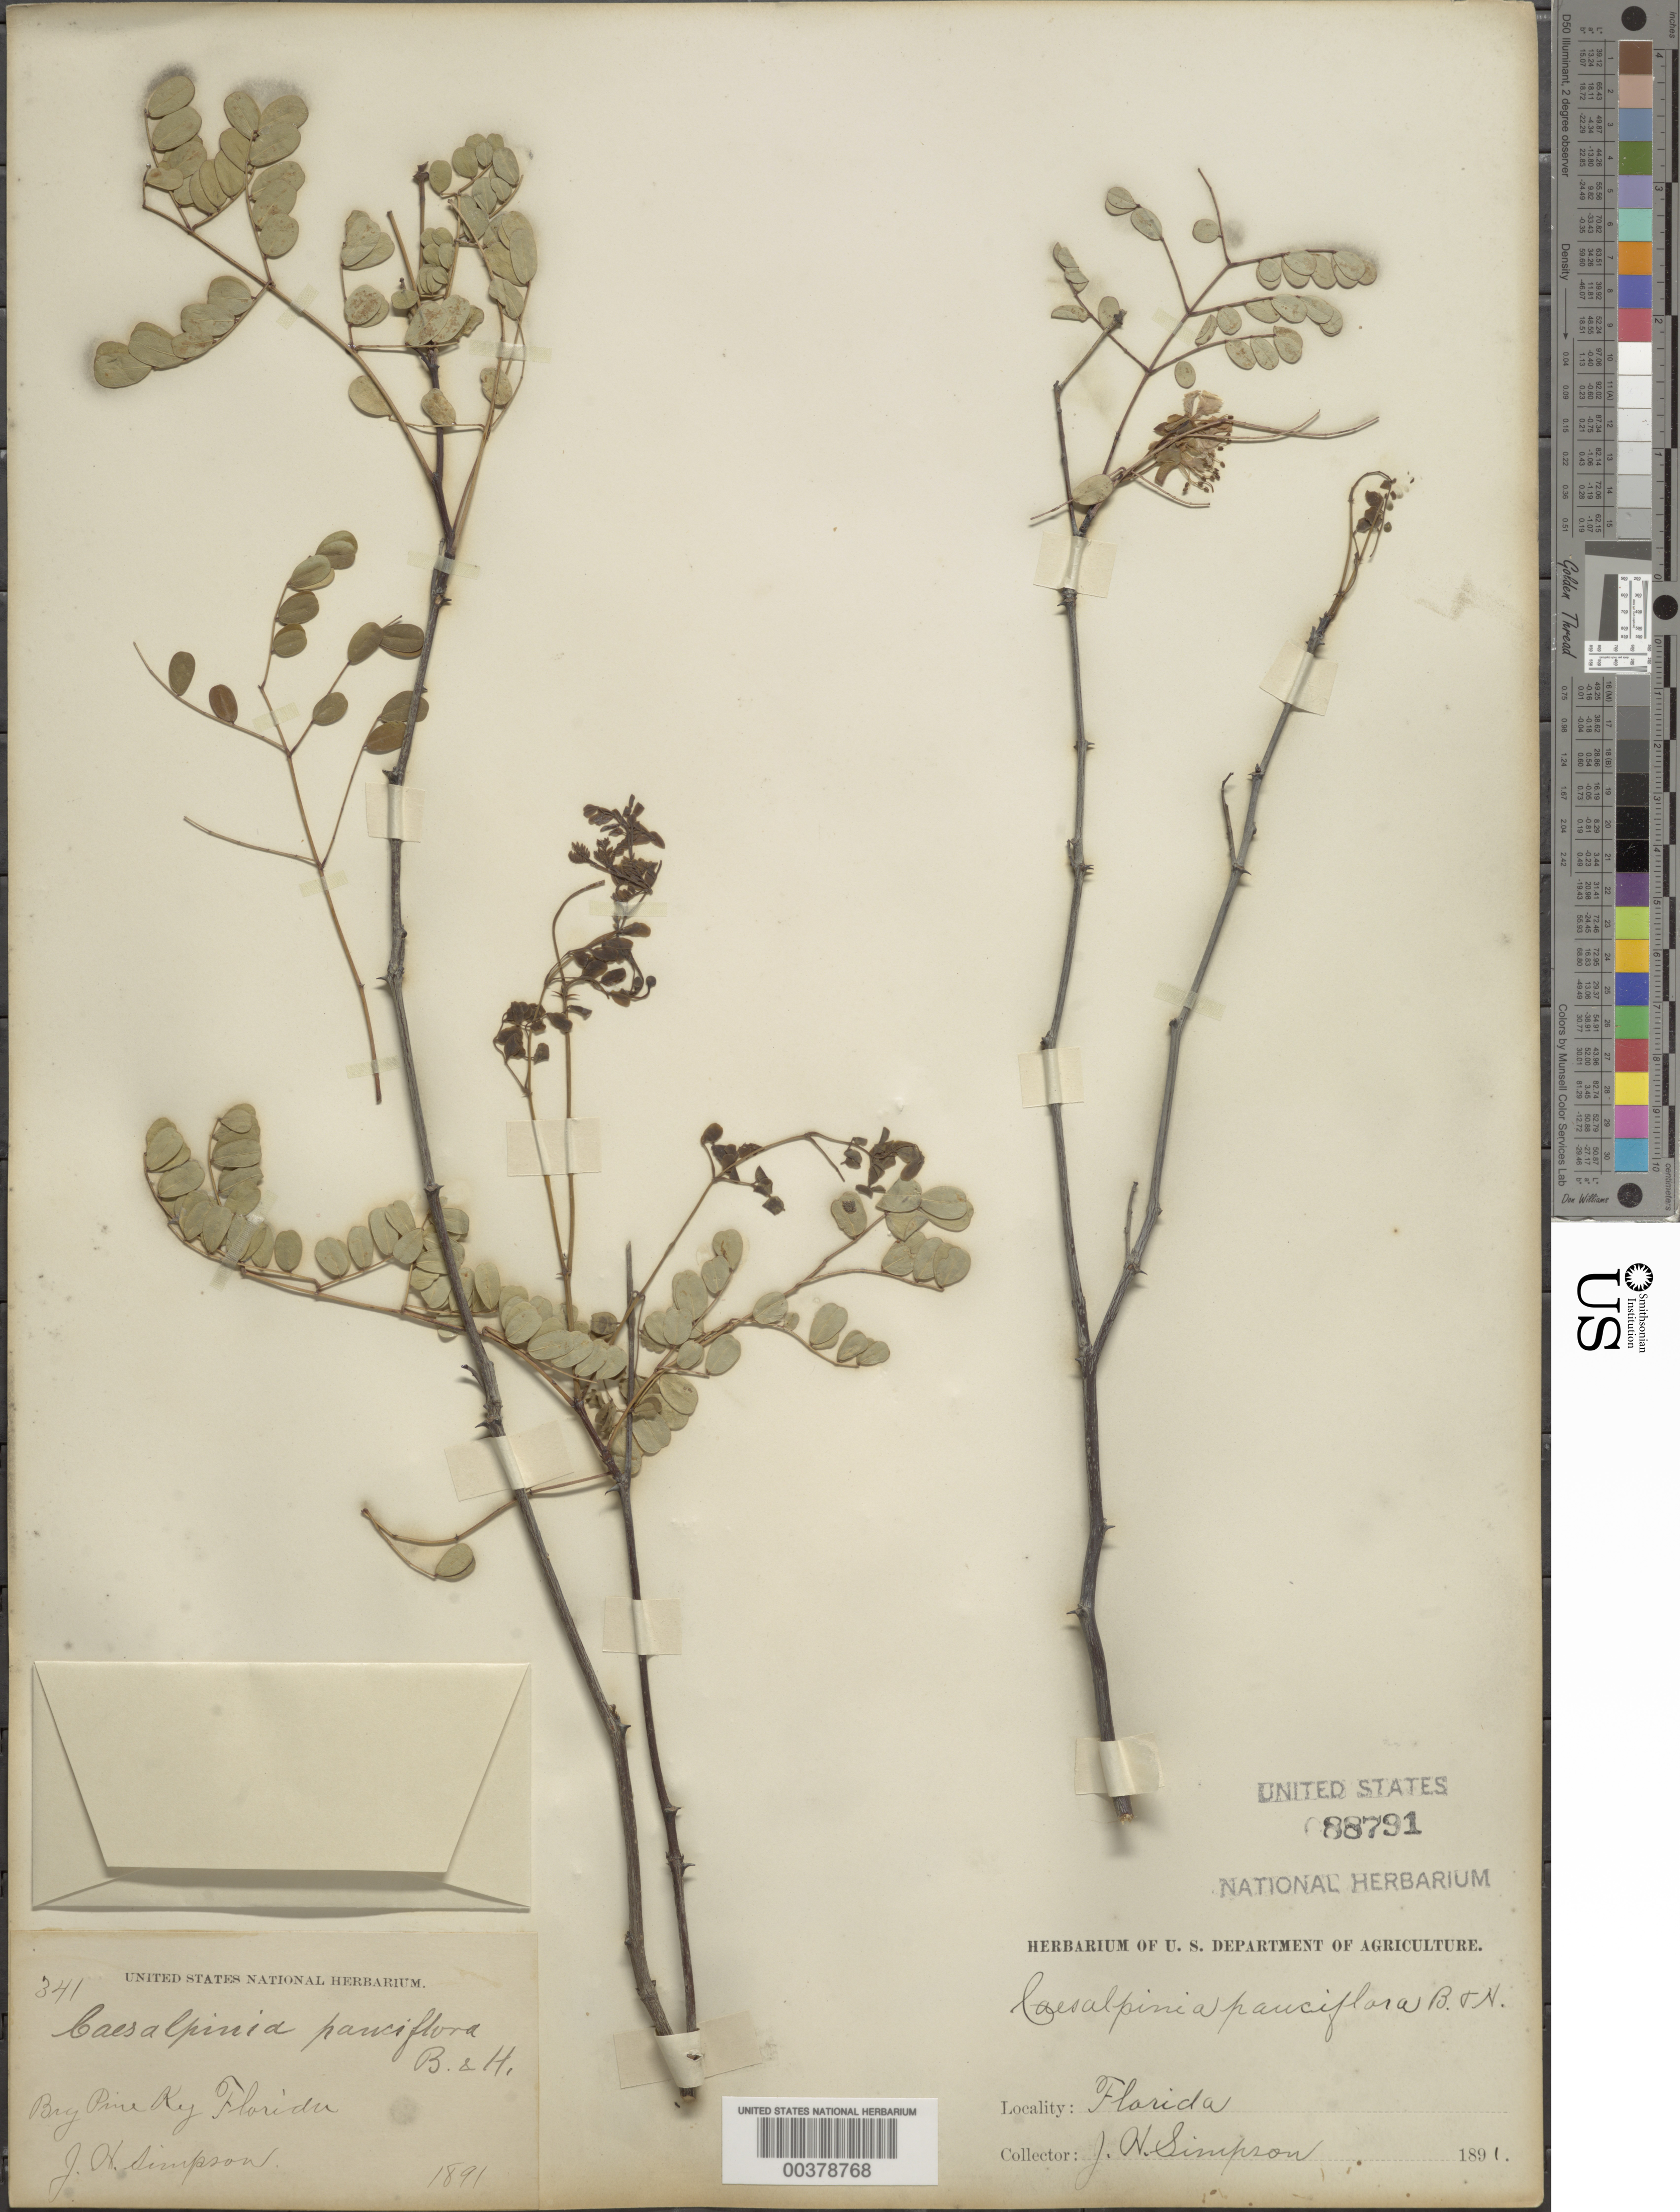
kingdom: Plantae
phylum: Tracheophyta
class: Magnoliopsida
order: Fabales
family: Fabaceae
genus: Denisophytum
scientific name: Denisophytum pauciflorum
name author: (Griseb.) Gagnon & G.P. Lewis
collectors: J. H. Simpson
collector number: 341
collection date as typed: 1891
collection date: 1891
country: United States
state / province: Florida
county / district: Monroe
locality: Big pine key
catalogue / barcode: US 88791